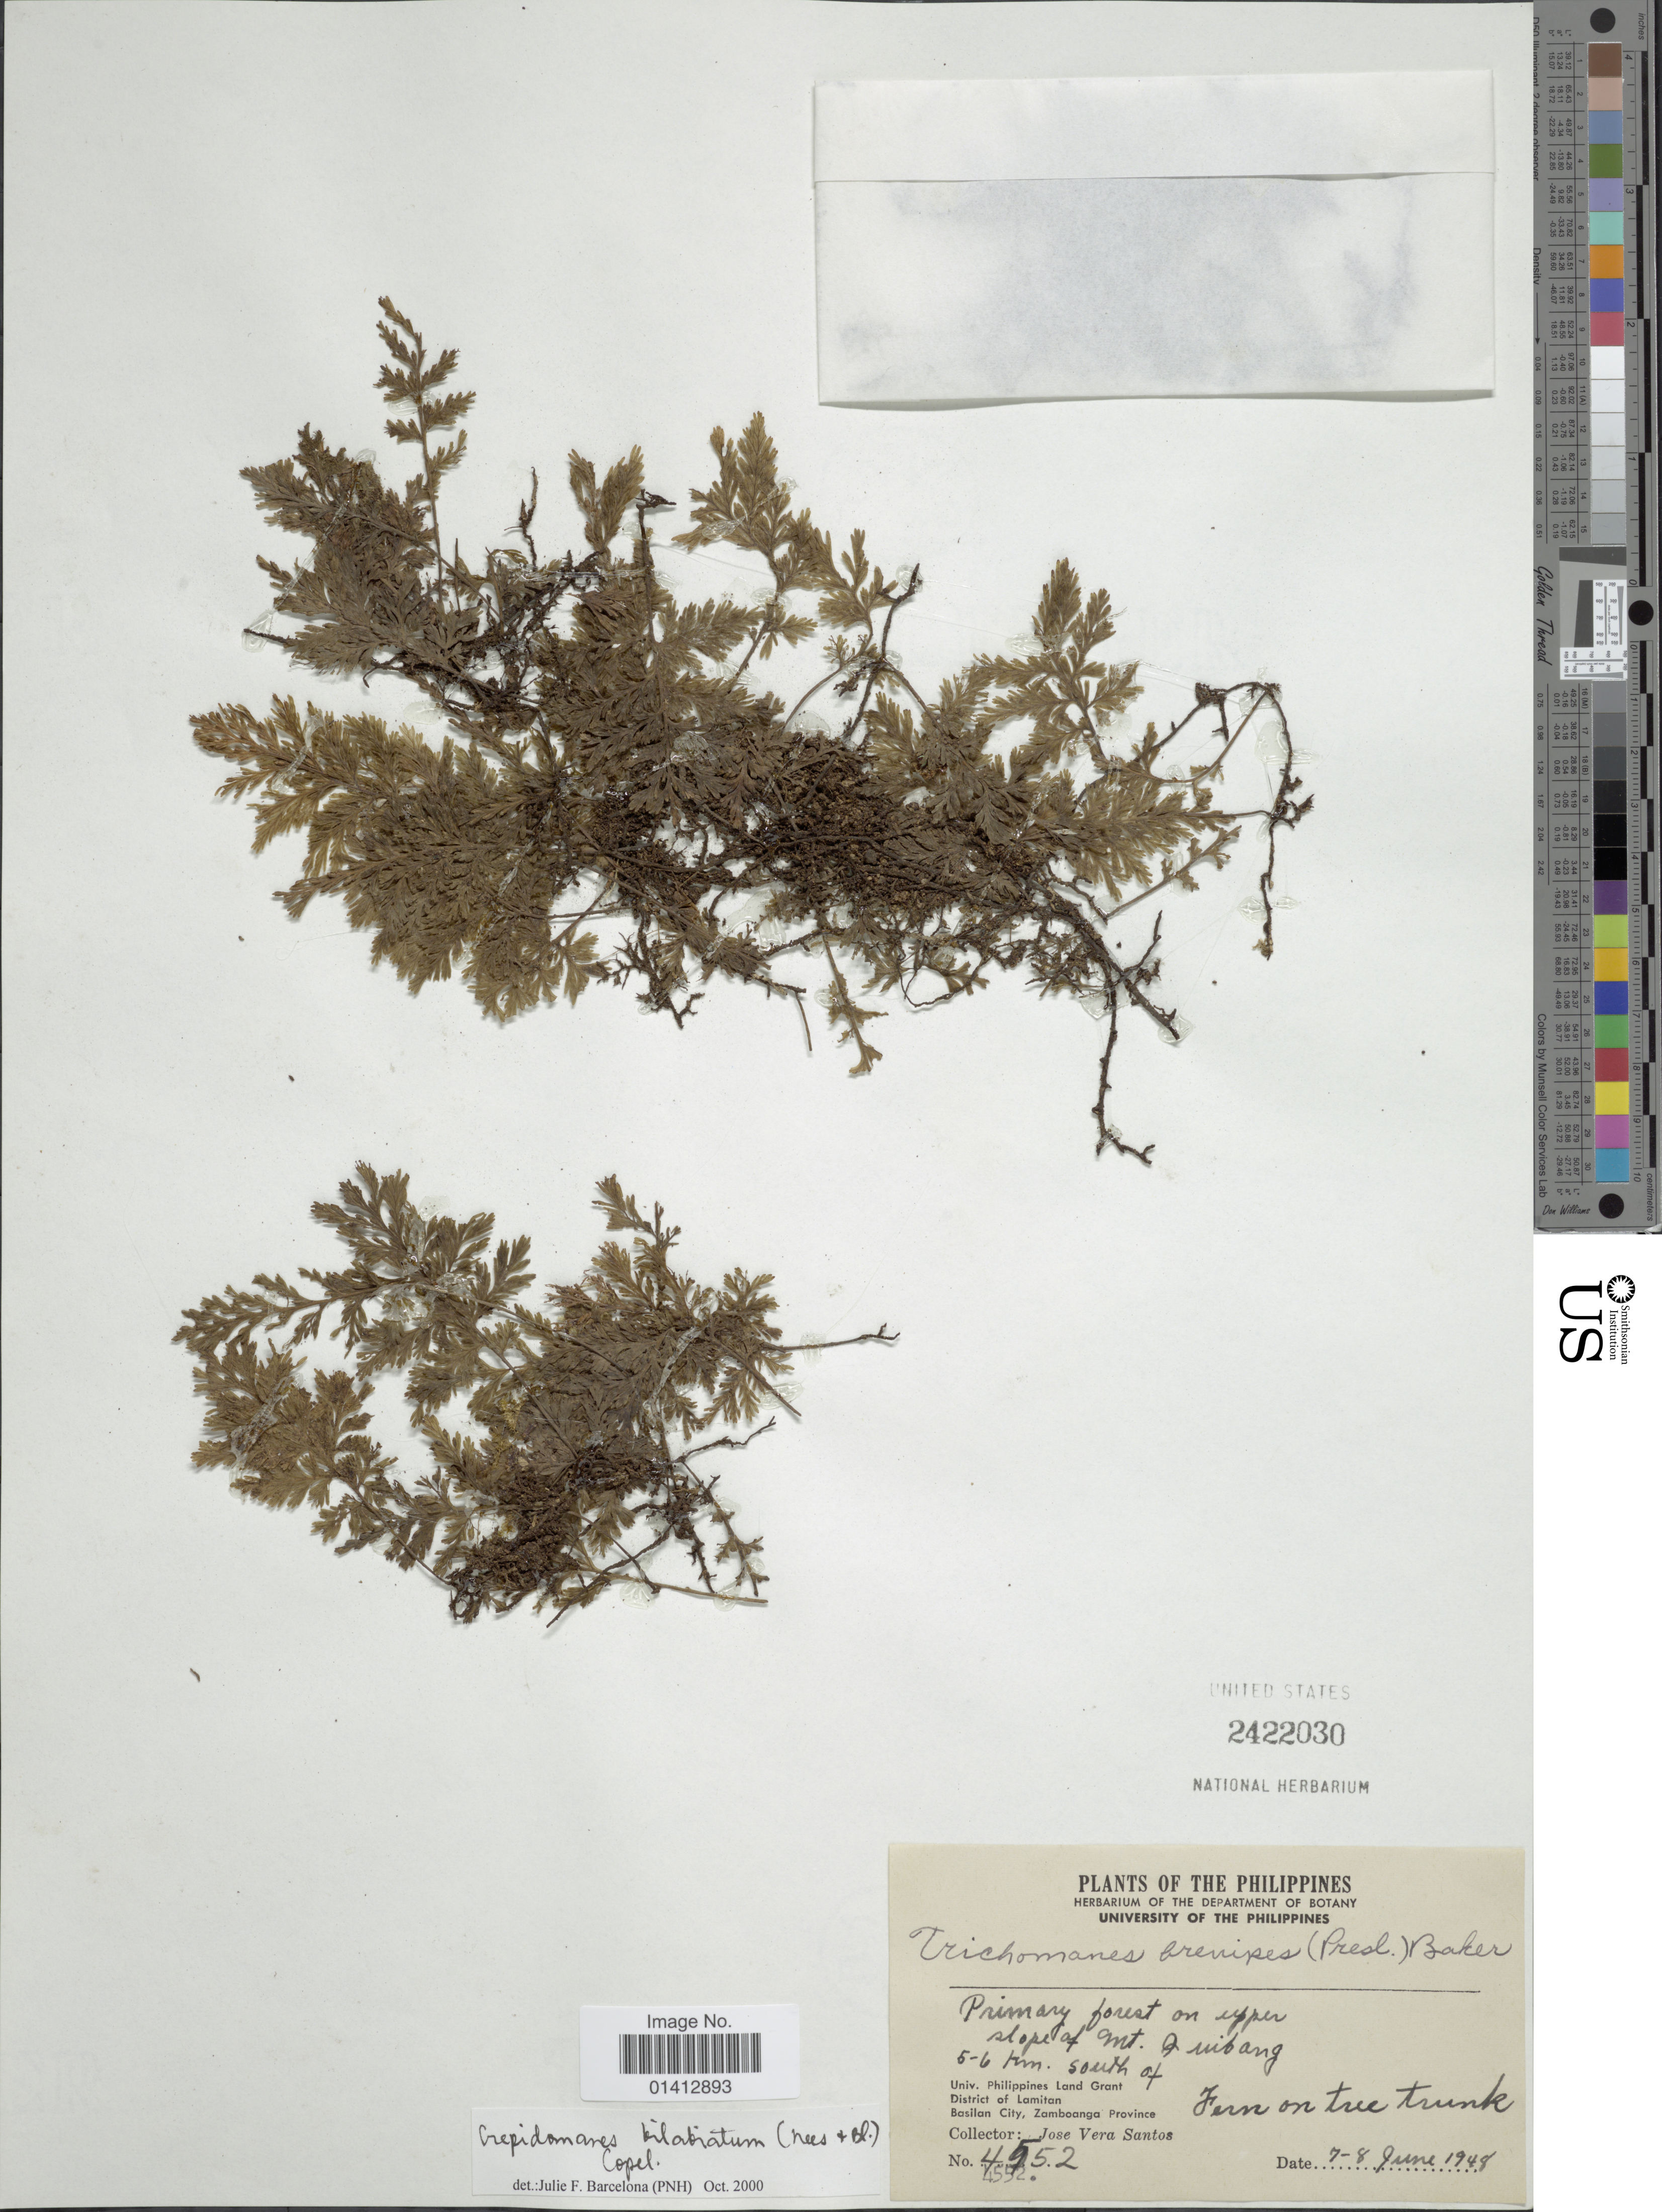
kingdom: Plantae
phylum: Tracheophyta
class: Polypodiopsida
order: Hymenophyllales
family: Hymenophyllaceae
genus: Crepidomanes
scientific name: Crepidomanes bilabiatum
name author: (Nees ex Blume) Copel.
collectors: J. V. Santos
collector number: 4552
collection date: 1948-06-07/1948-06-08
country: Philippines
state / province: Zamboanga Peninsula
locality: Slope of Mt Zuibang, 5-6 km south of Univ Philippines Land Grant, Distrcit of Lamitan, Basilan City, Zamboanga Province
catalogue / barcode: US 2422030